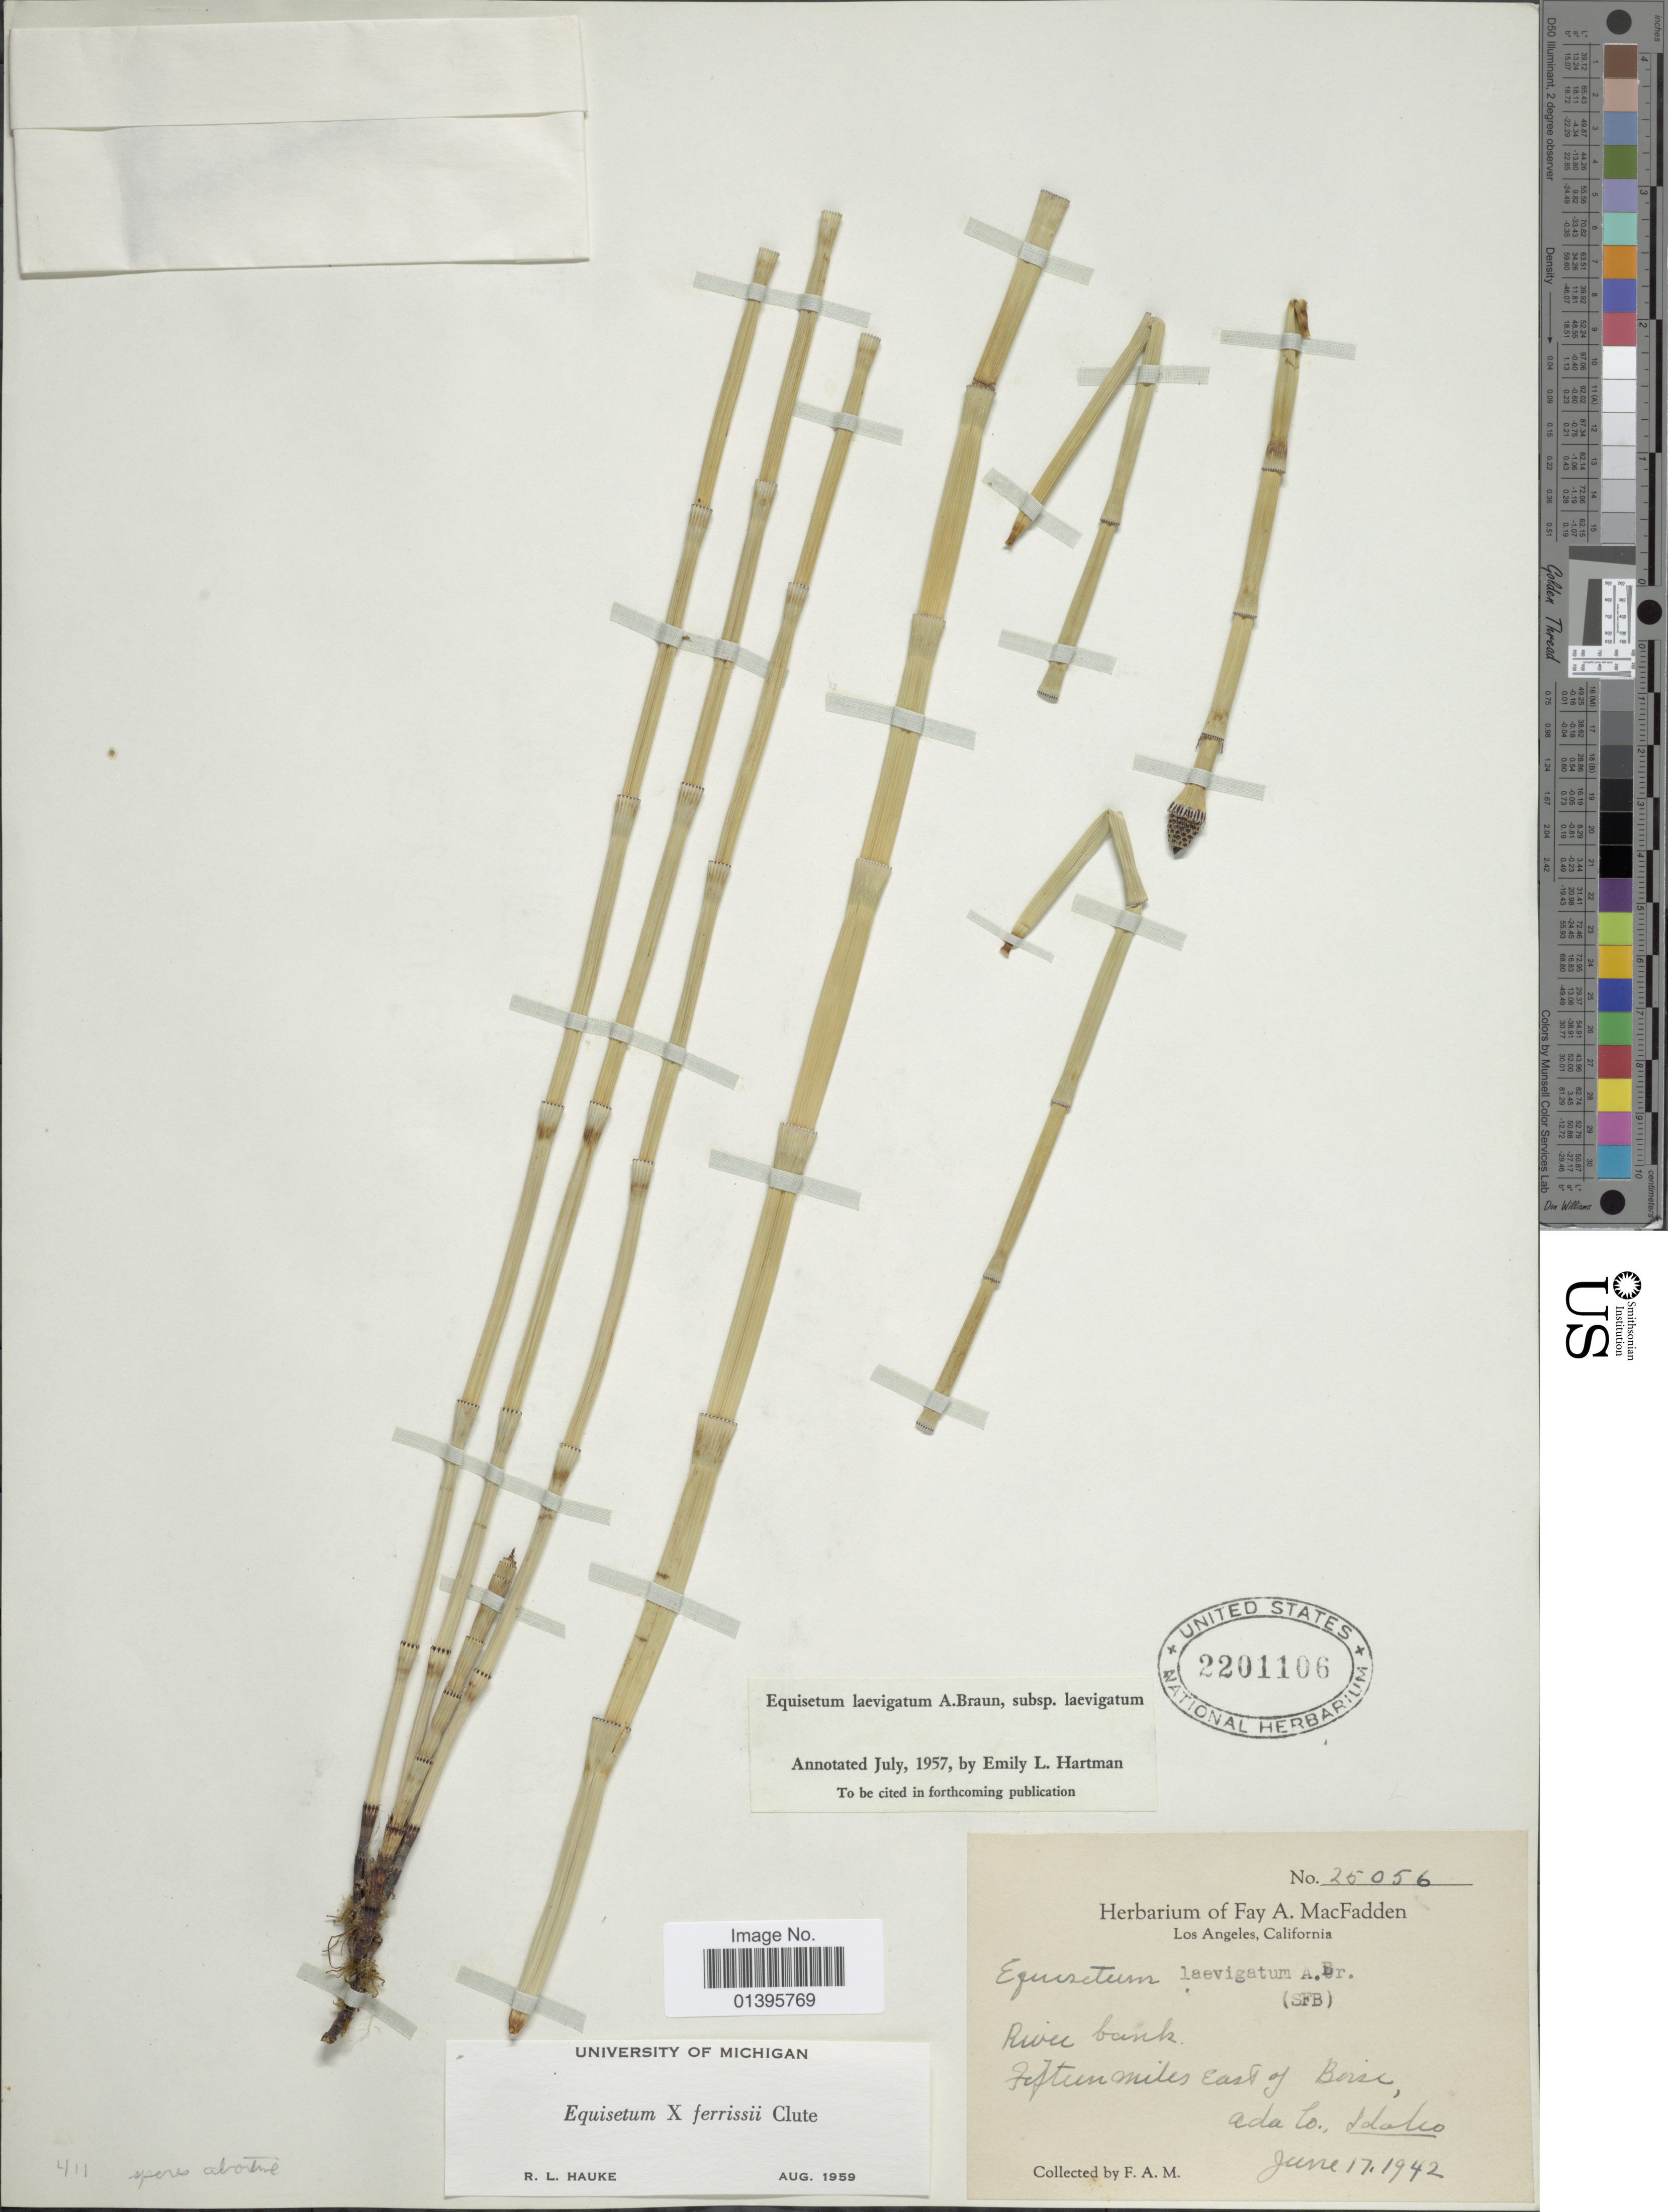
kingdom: Plantae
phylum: Tracheophyta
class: Polypodiopsida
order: Equisetales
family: Equisetaceae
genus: Equisetum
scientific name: Equisetum x ferrissii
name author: Clute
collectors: F. MacFadden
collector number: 25056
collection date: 1942-06-17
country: United States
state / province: Idaho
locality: Los Angeles. Fifteen miles east of Boise, Ada Co., Idaho.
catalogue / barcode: US 2201106